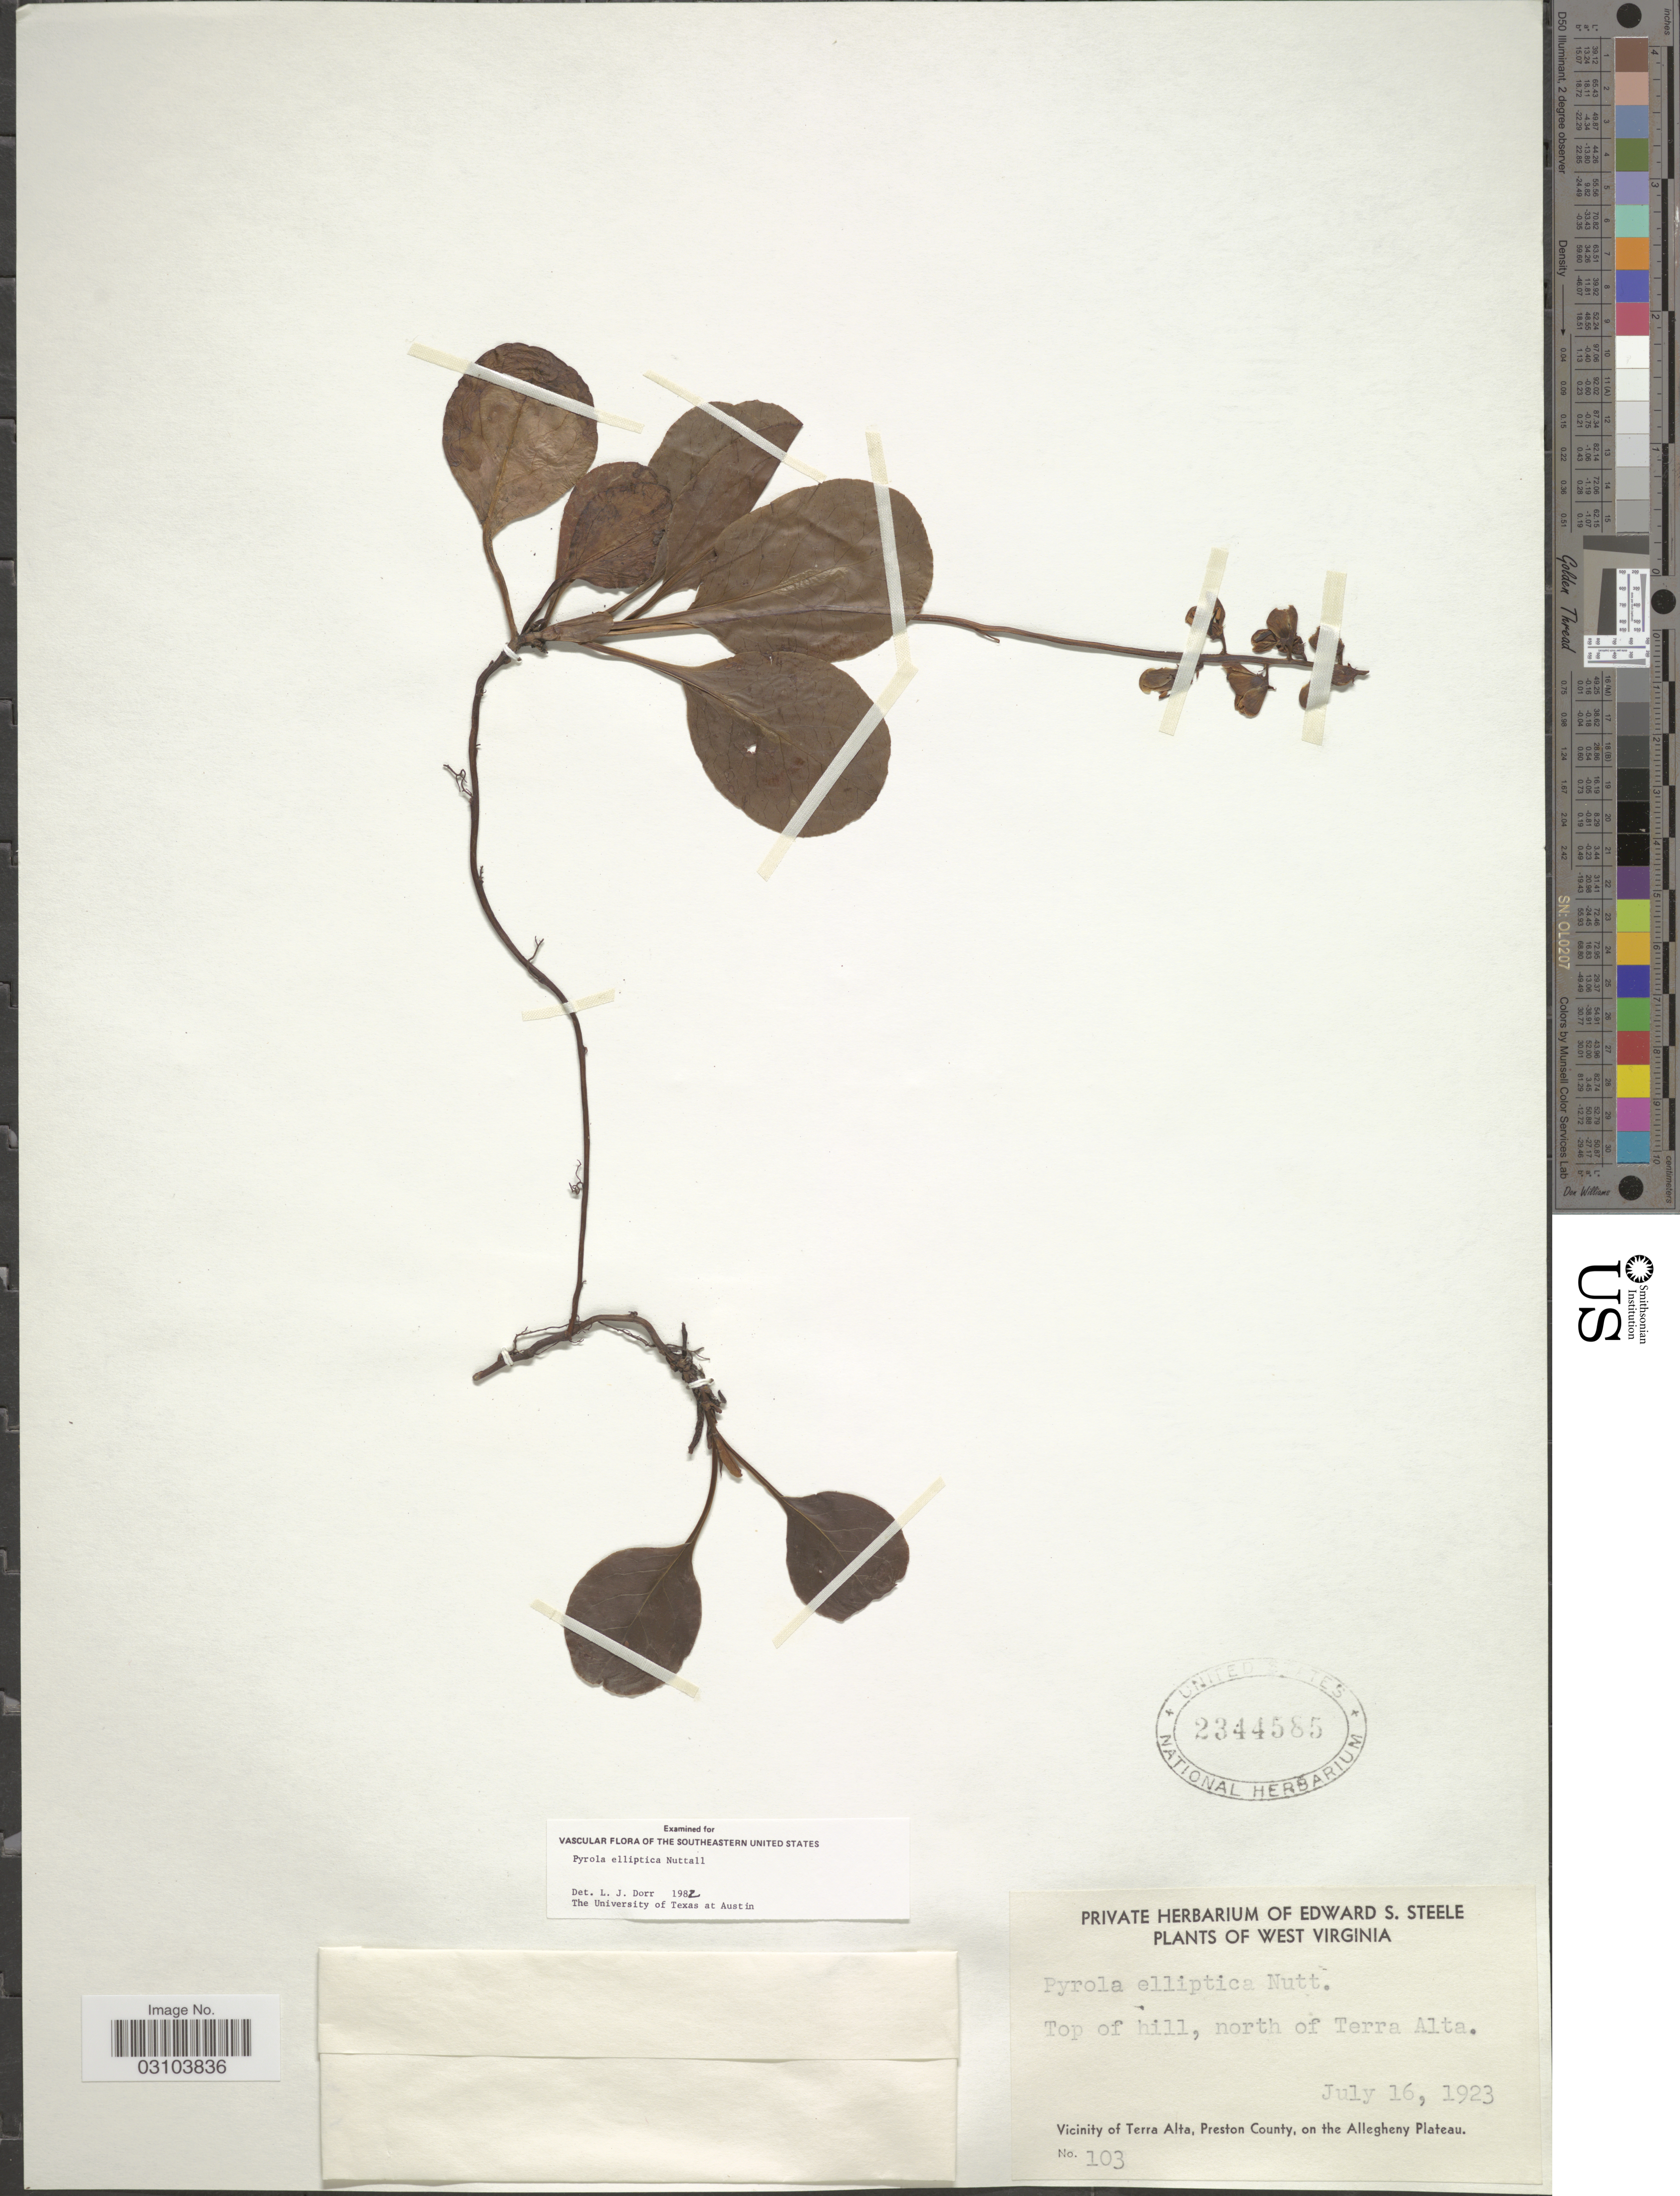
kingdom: Plantae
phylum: Tracheophyta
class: Magnoliopsida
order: Ericales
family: Ericaceae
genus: Pyrola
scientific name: Pyrola elliptica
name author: Nutt.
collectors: ex herb. Edward S. Steele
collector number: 103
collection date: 1923-07-16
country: United States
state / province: West Virginia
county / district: Preston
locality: Top of hill, north of Terra Alta. Vicinity of Terra Alta, Preston County, on the Allegheny Plateau.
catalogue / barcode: US 2344585